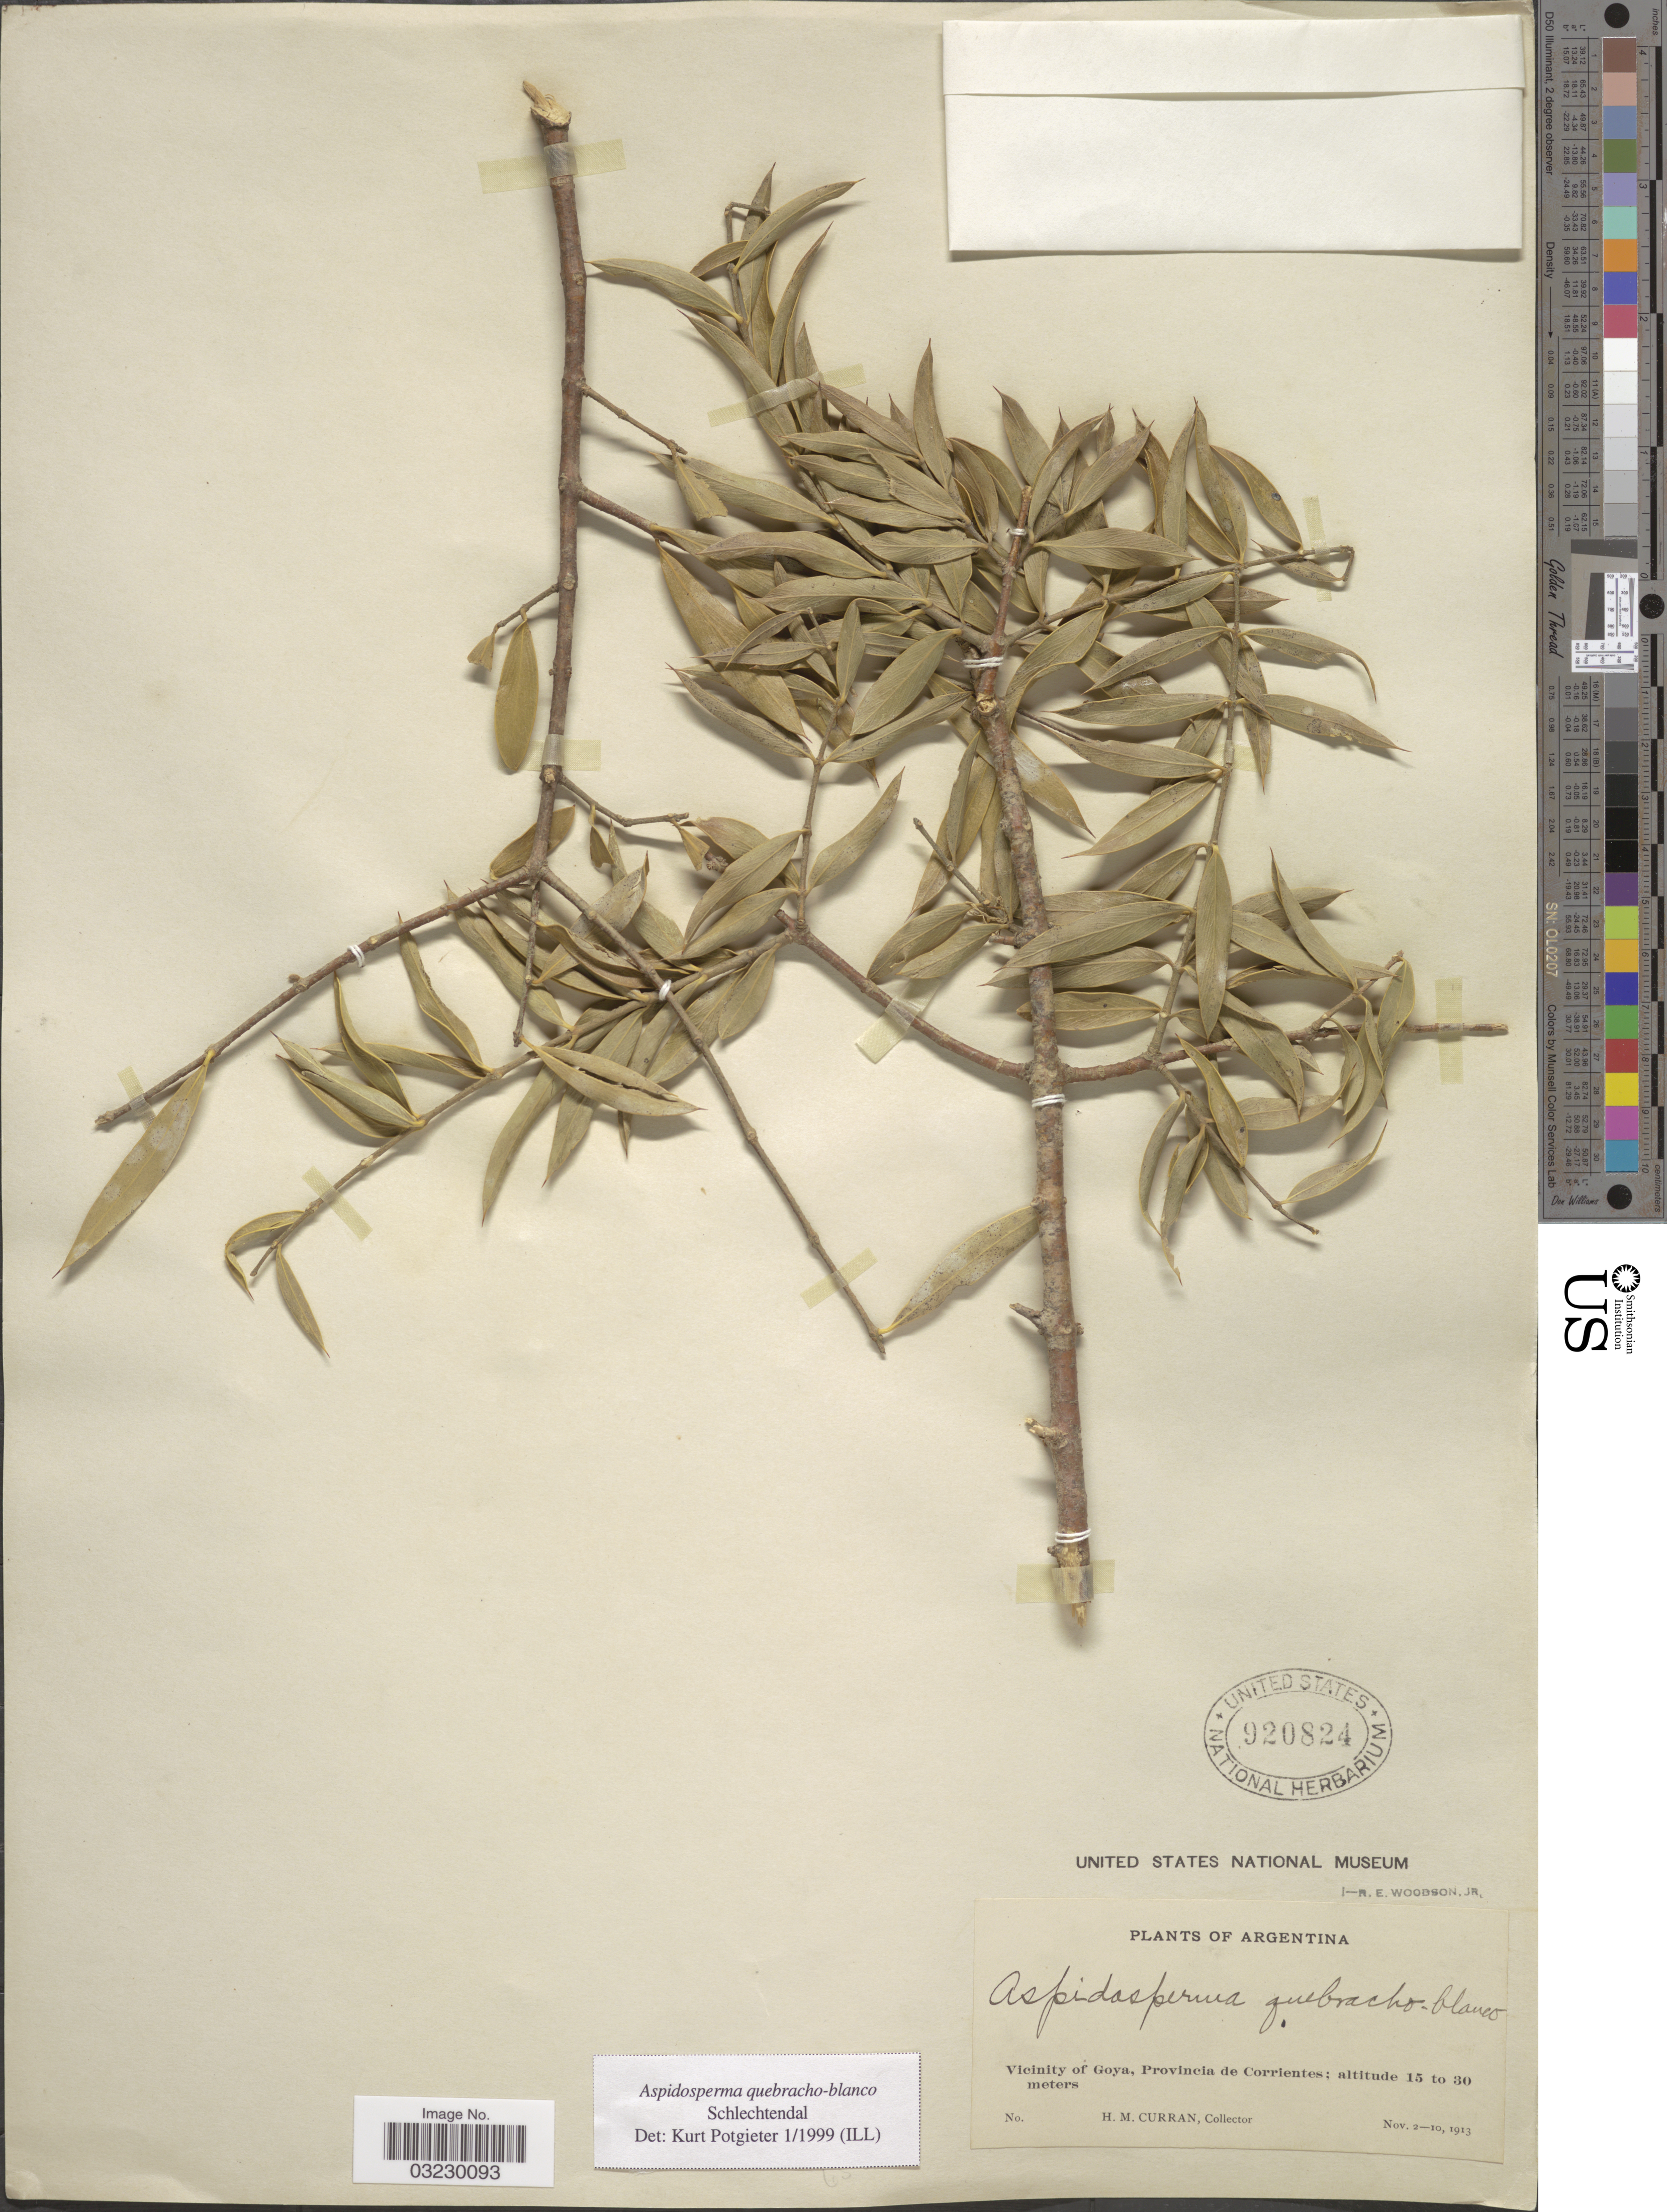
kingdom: Plantae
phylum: Tracheophyta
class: Magnoliopsida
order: Gentianales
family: Apocynaceae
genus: Aspidosperma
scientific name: Aspidosperma quebracho-blanco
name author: Schltdl.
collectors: H. M. Curran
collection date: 1913-11-02/1913-11-10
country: Argentina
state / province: Corrientes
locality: Vicinity of Goya.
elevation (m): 15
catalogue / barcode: US 920824